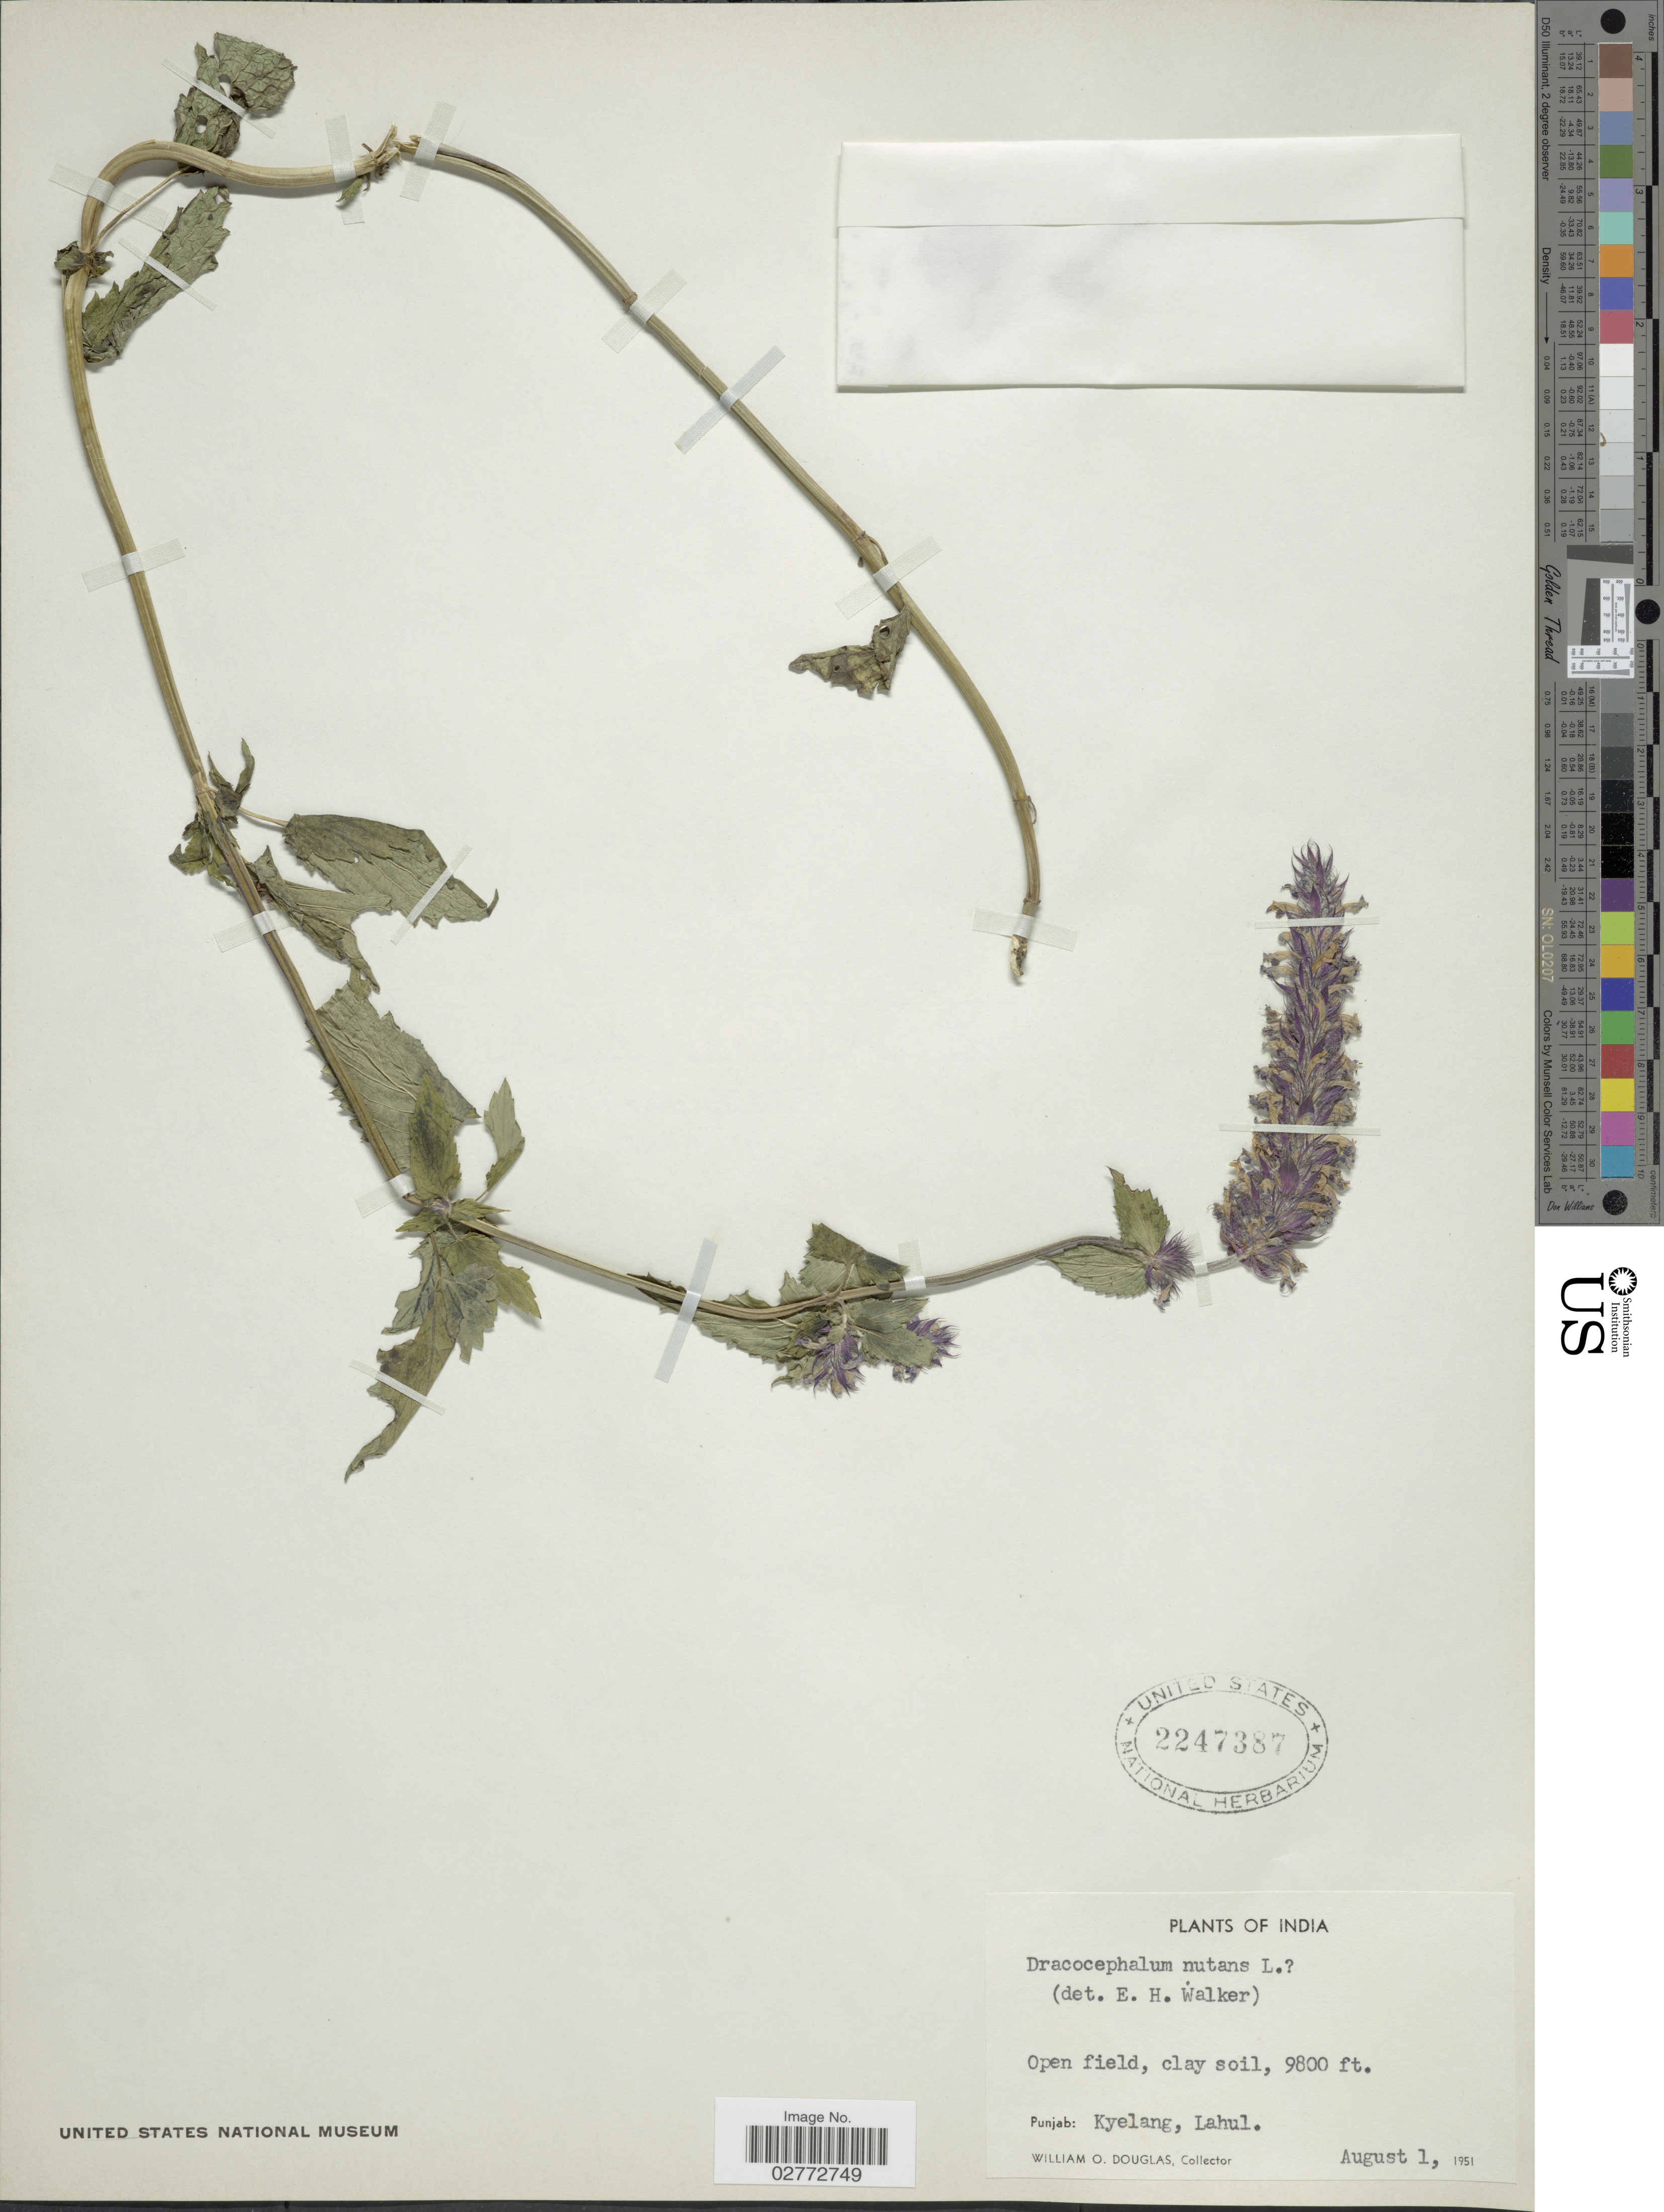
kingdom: Plantae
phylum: Tracheophyta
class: Magnoliopsida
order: Lamiales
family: Lamiaceae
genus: Dracocephalum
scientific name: Dracocephalum nutans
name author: L.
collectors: W. Douglas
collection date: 1951-08-01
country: India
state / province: Himachal Pradesh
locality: Kyelang, Lahul.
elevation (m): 2987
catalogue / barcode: US 2247387